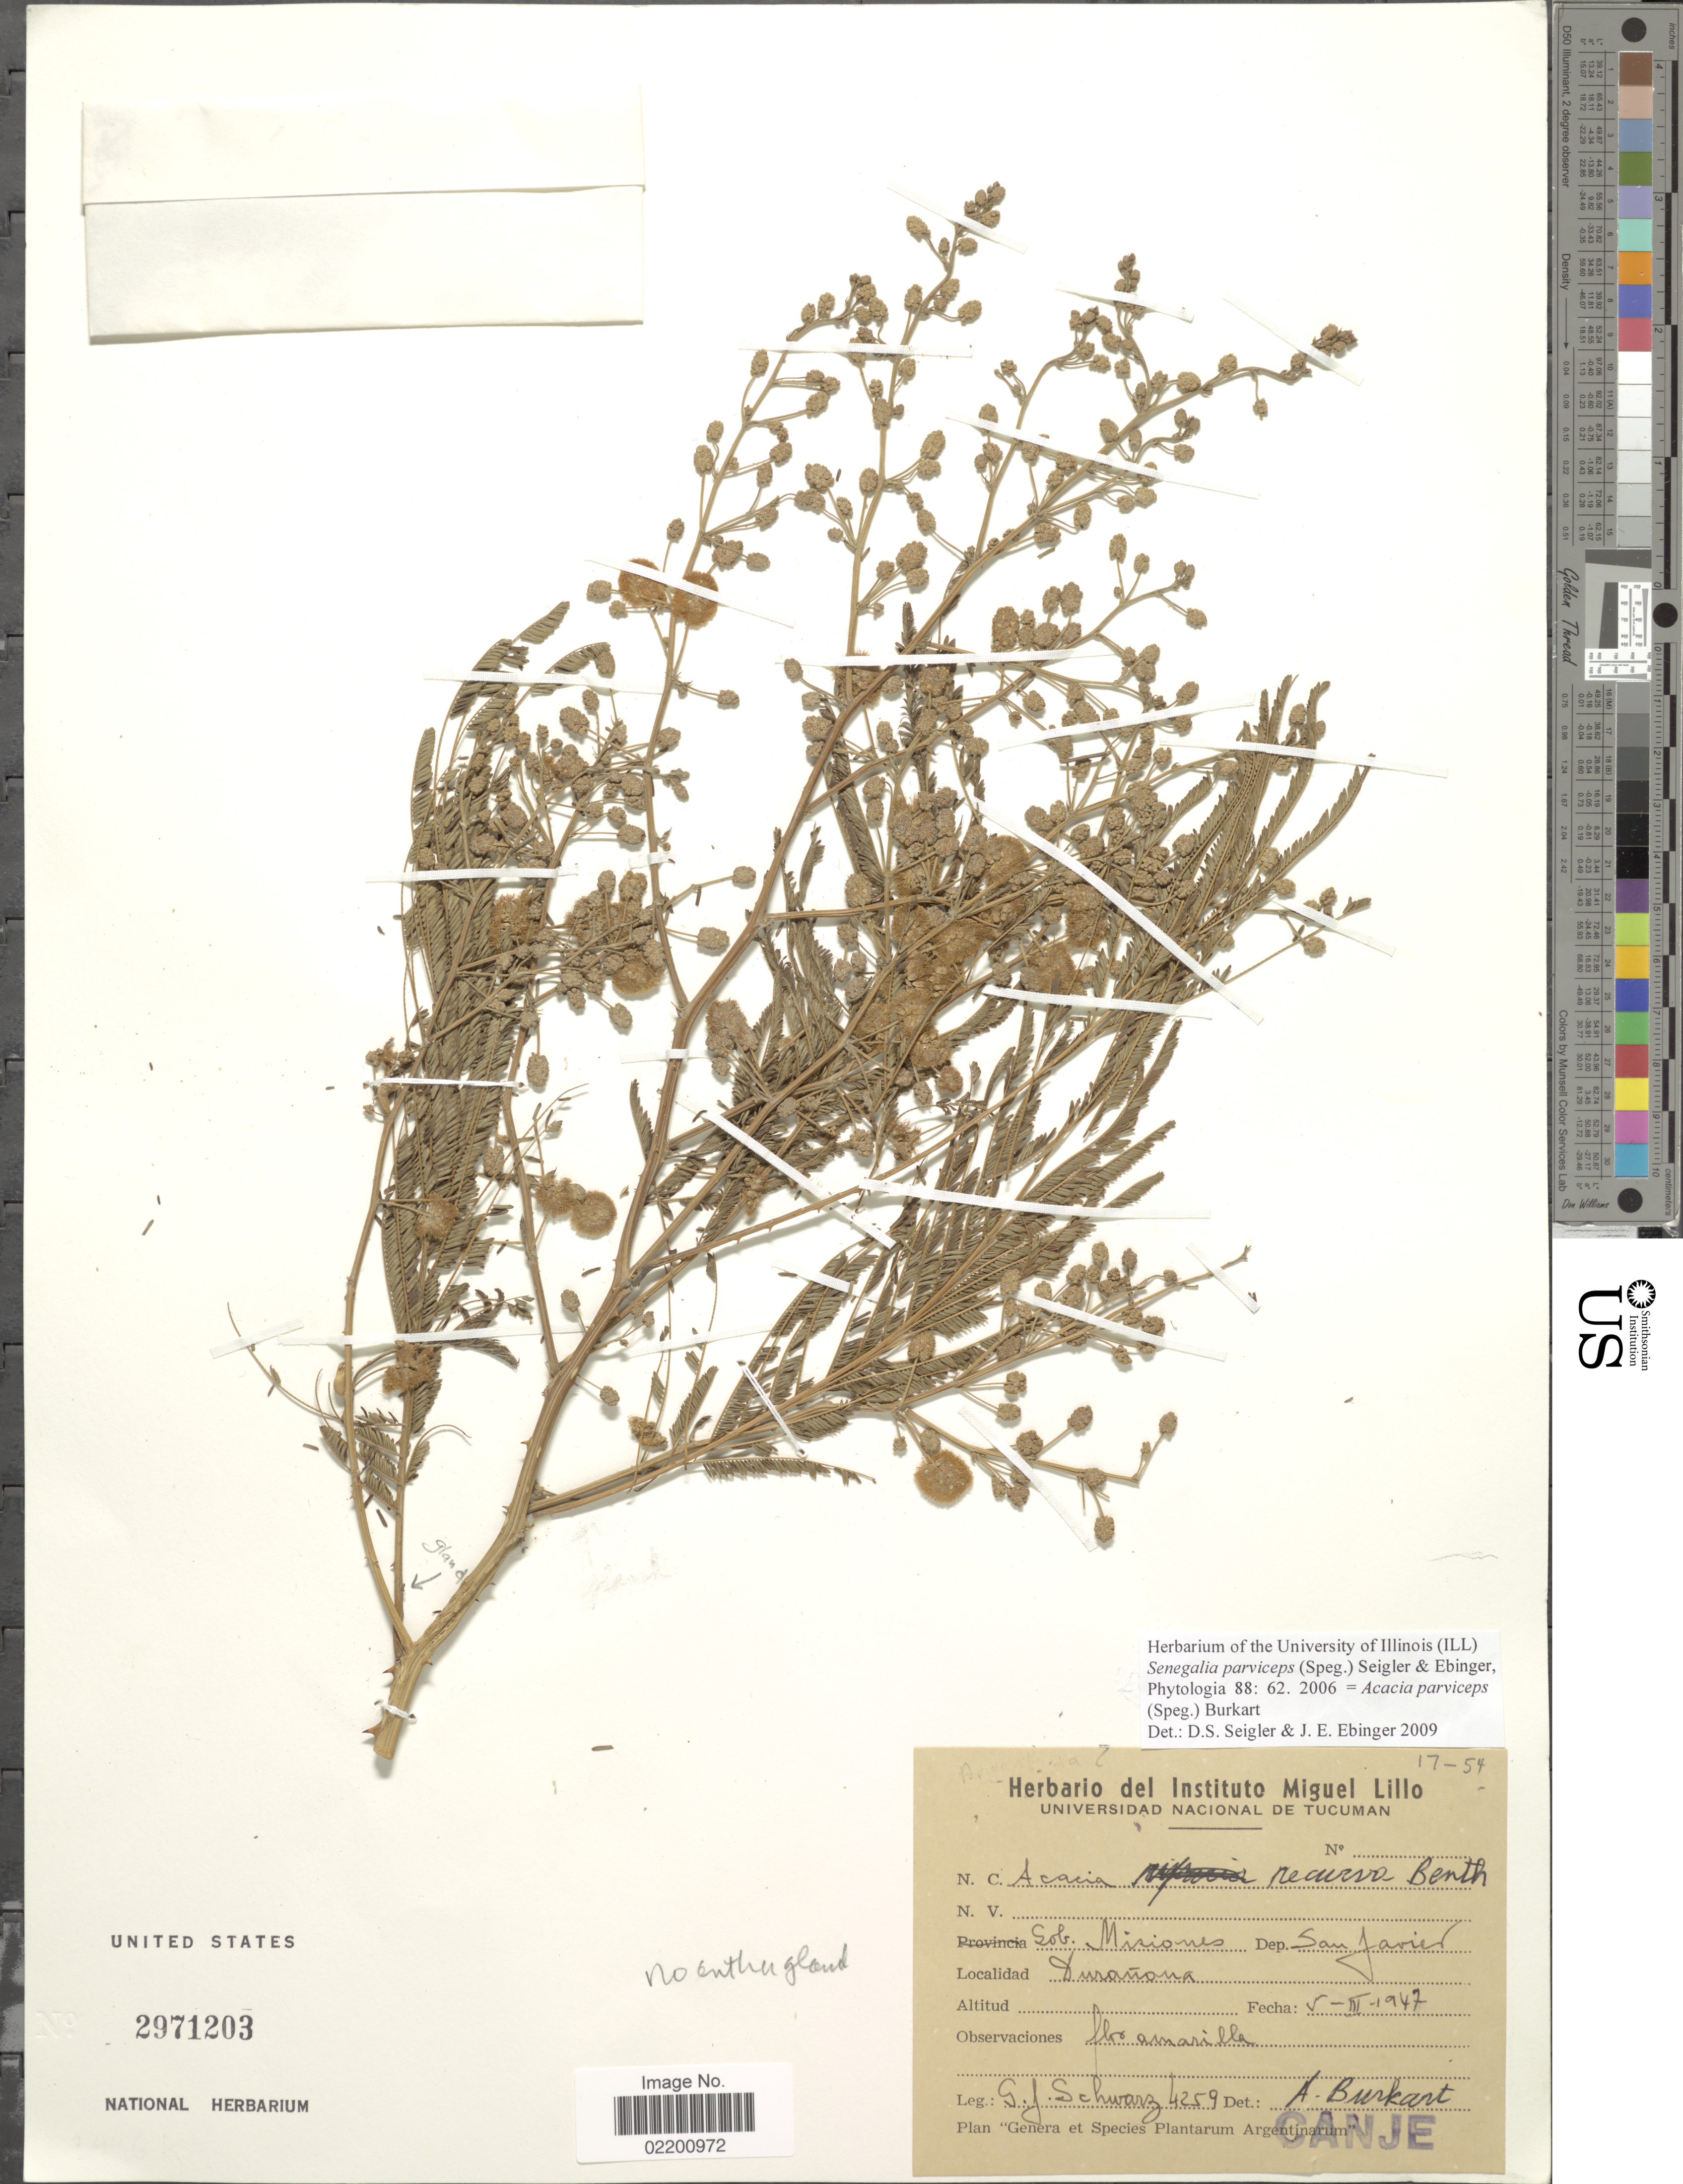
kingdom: Plantae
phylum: Tracheophyta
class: Magnoliopsida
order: Fabales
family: Fabaceae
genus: Senegalia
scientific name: Senegalia parviceps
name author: (Speg.) Seigler & Ebinger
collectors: G. J. Schwarz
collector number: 4259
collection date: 1947-03-05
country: Argentina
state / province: Misiones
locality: Sob. Misiones Dep. San Javier. Duranona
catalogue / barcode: US 2971203